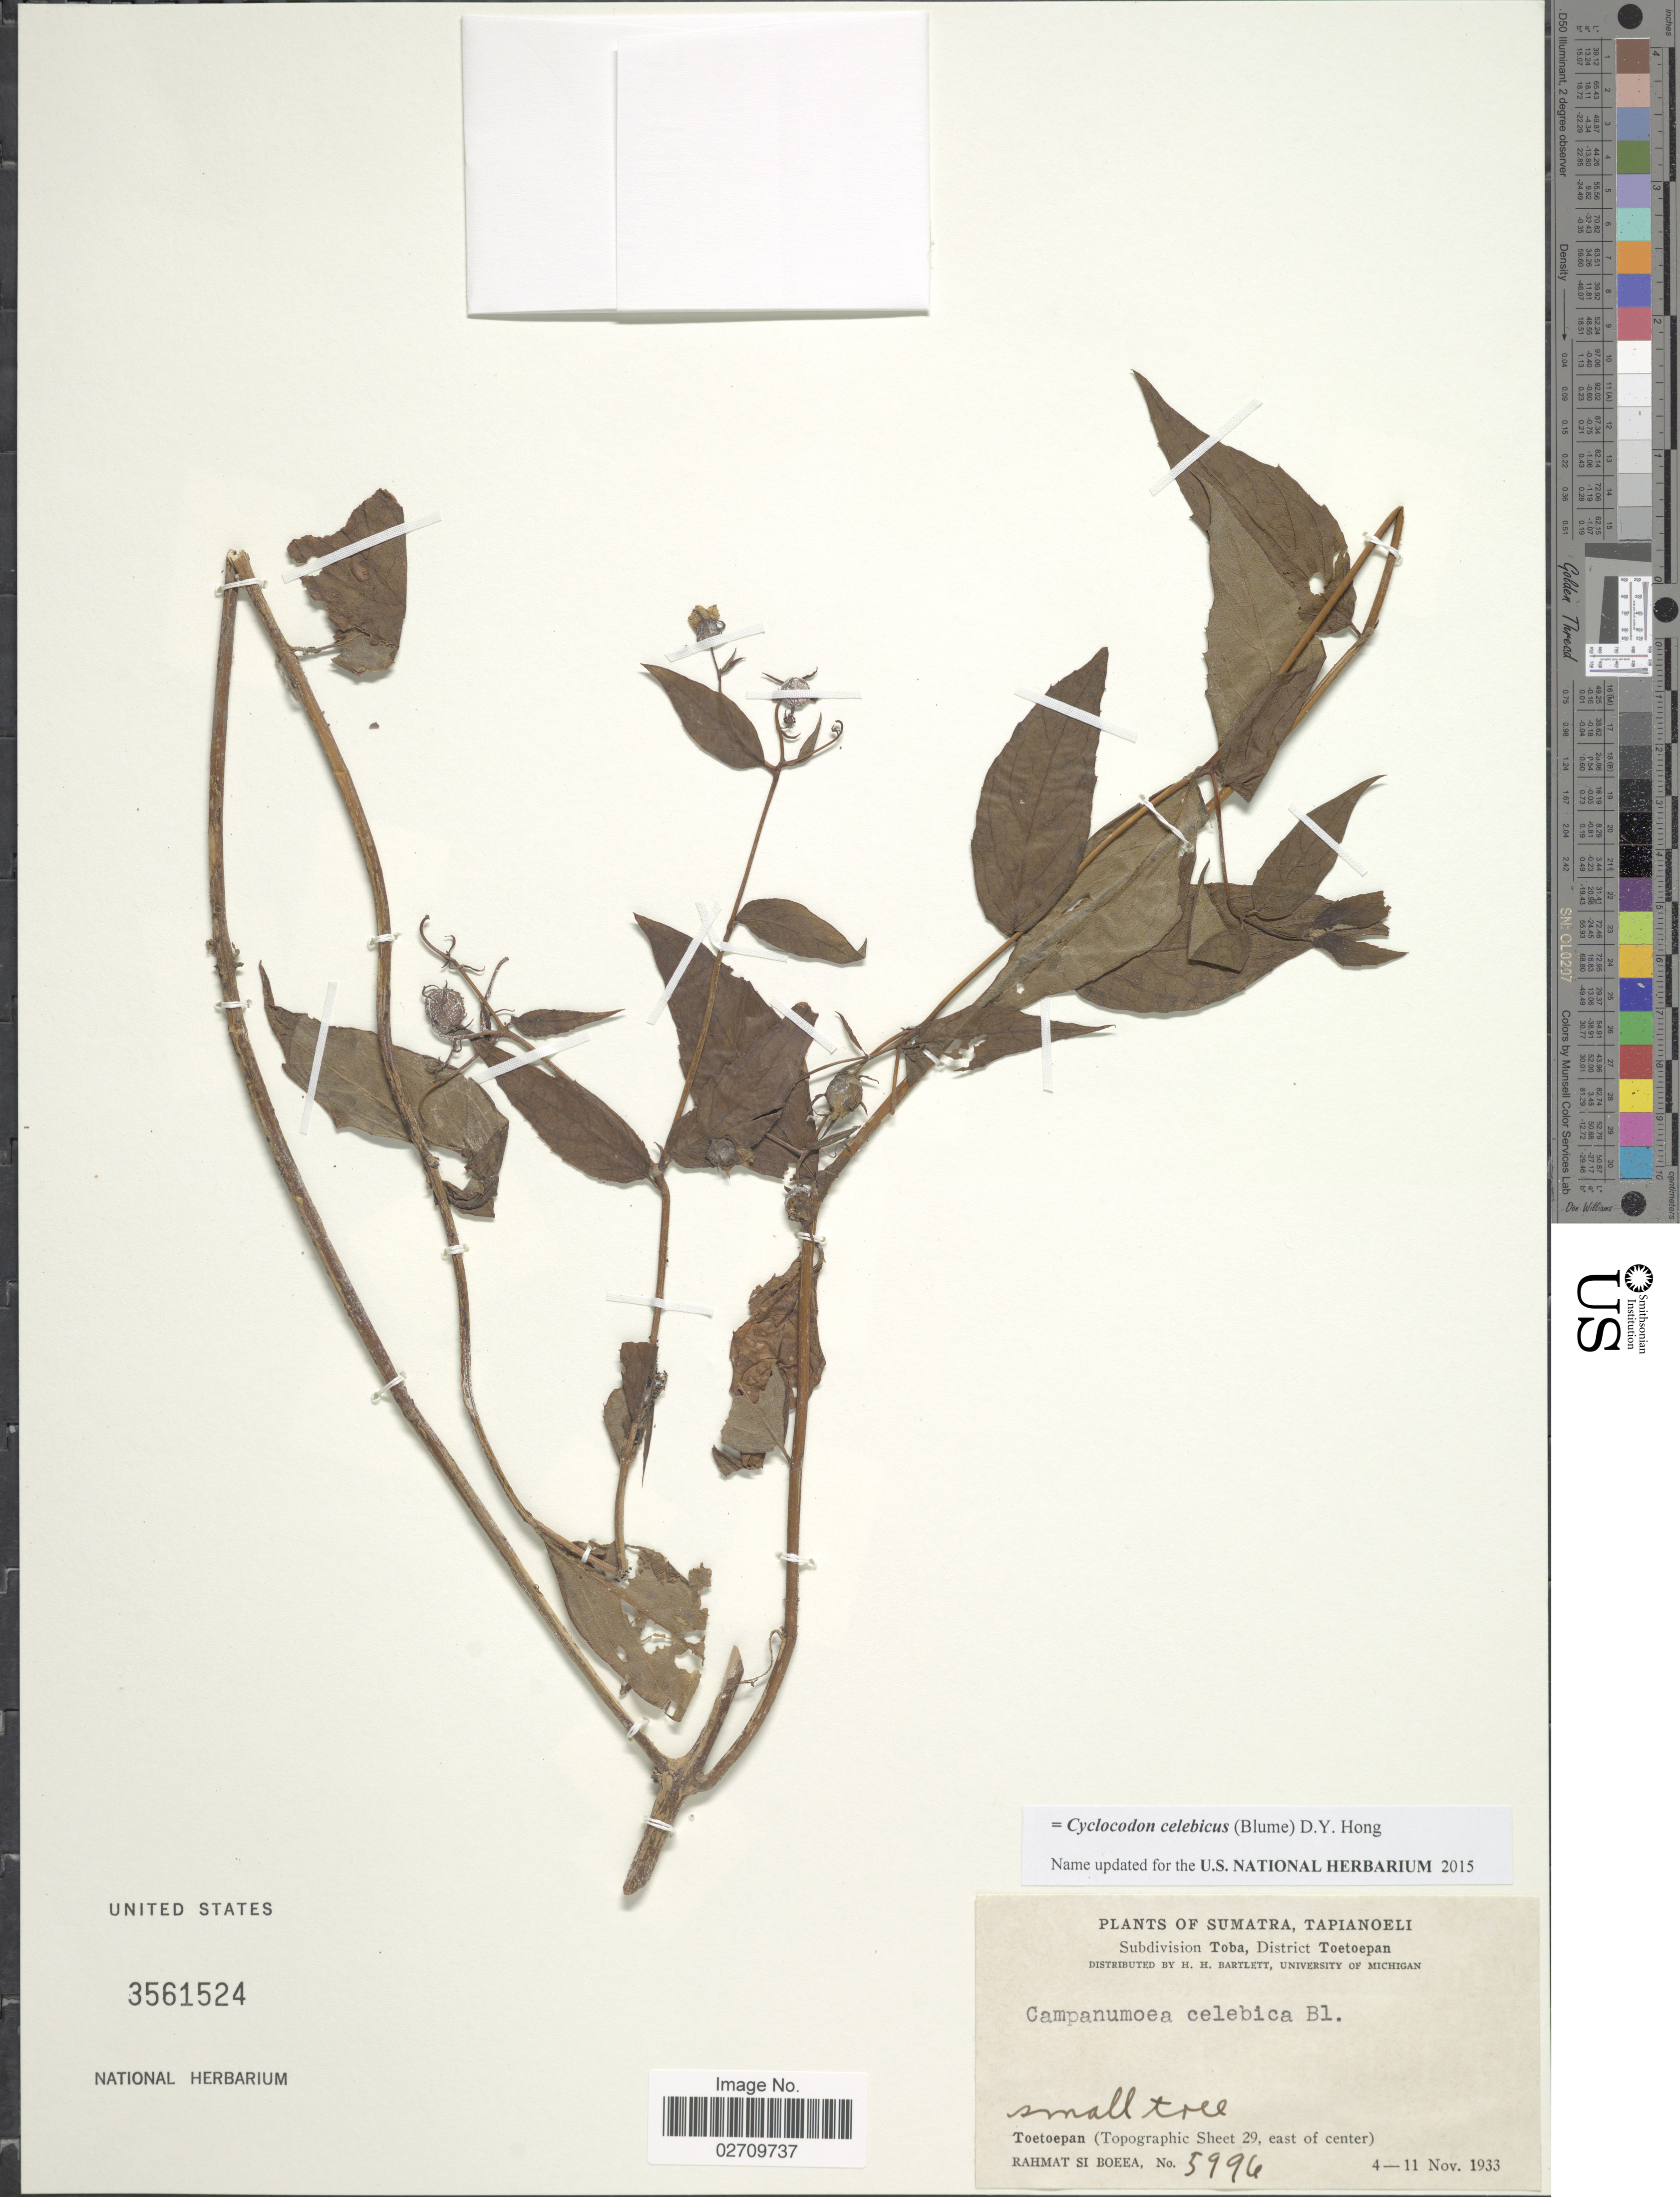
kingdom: Plantae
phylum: Tracheophyta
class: Magnoliopsida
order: Asterales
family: Campanulaceae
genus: Cyclocodon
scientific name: Cyclocodon celebicus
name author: (Blume) D.Y. Hong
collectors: Rahmat Si Boeea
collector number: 5996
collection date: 1933-11-04/1933-11-11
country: Indonesia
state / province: Sumatra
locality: Tapianoeli, Subdivision Toba, District Toetoepan, Toetoepan (Topographic Sheet 29, east of center)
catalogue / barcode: US 3561524